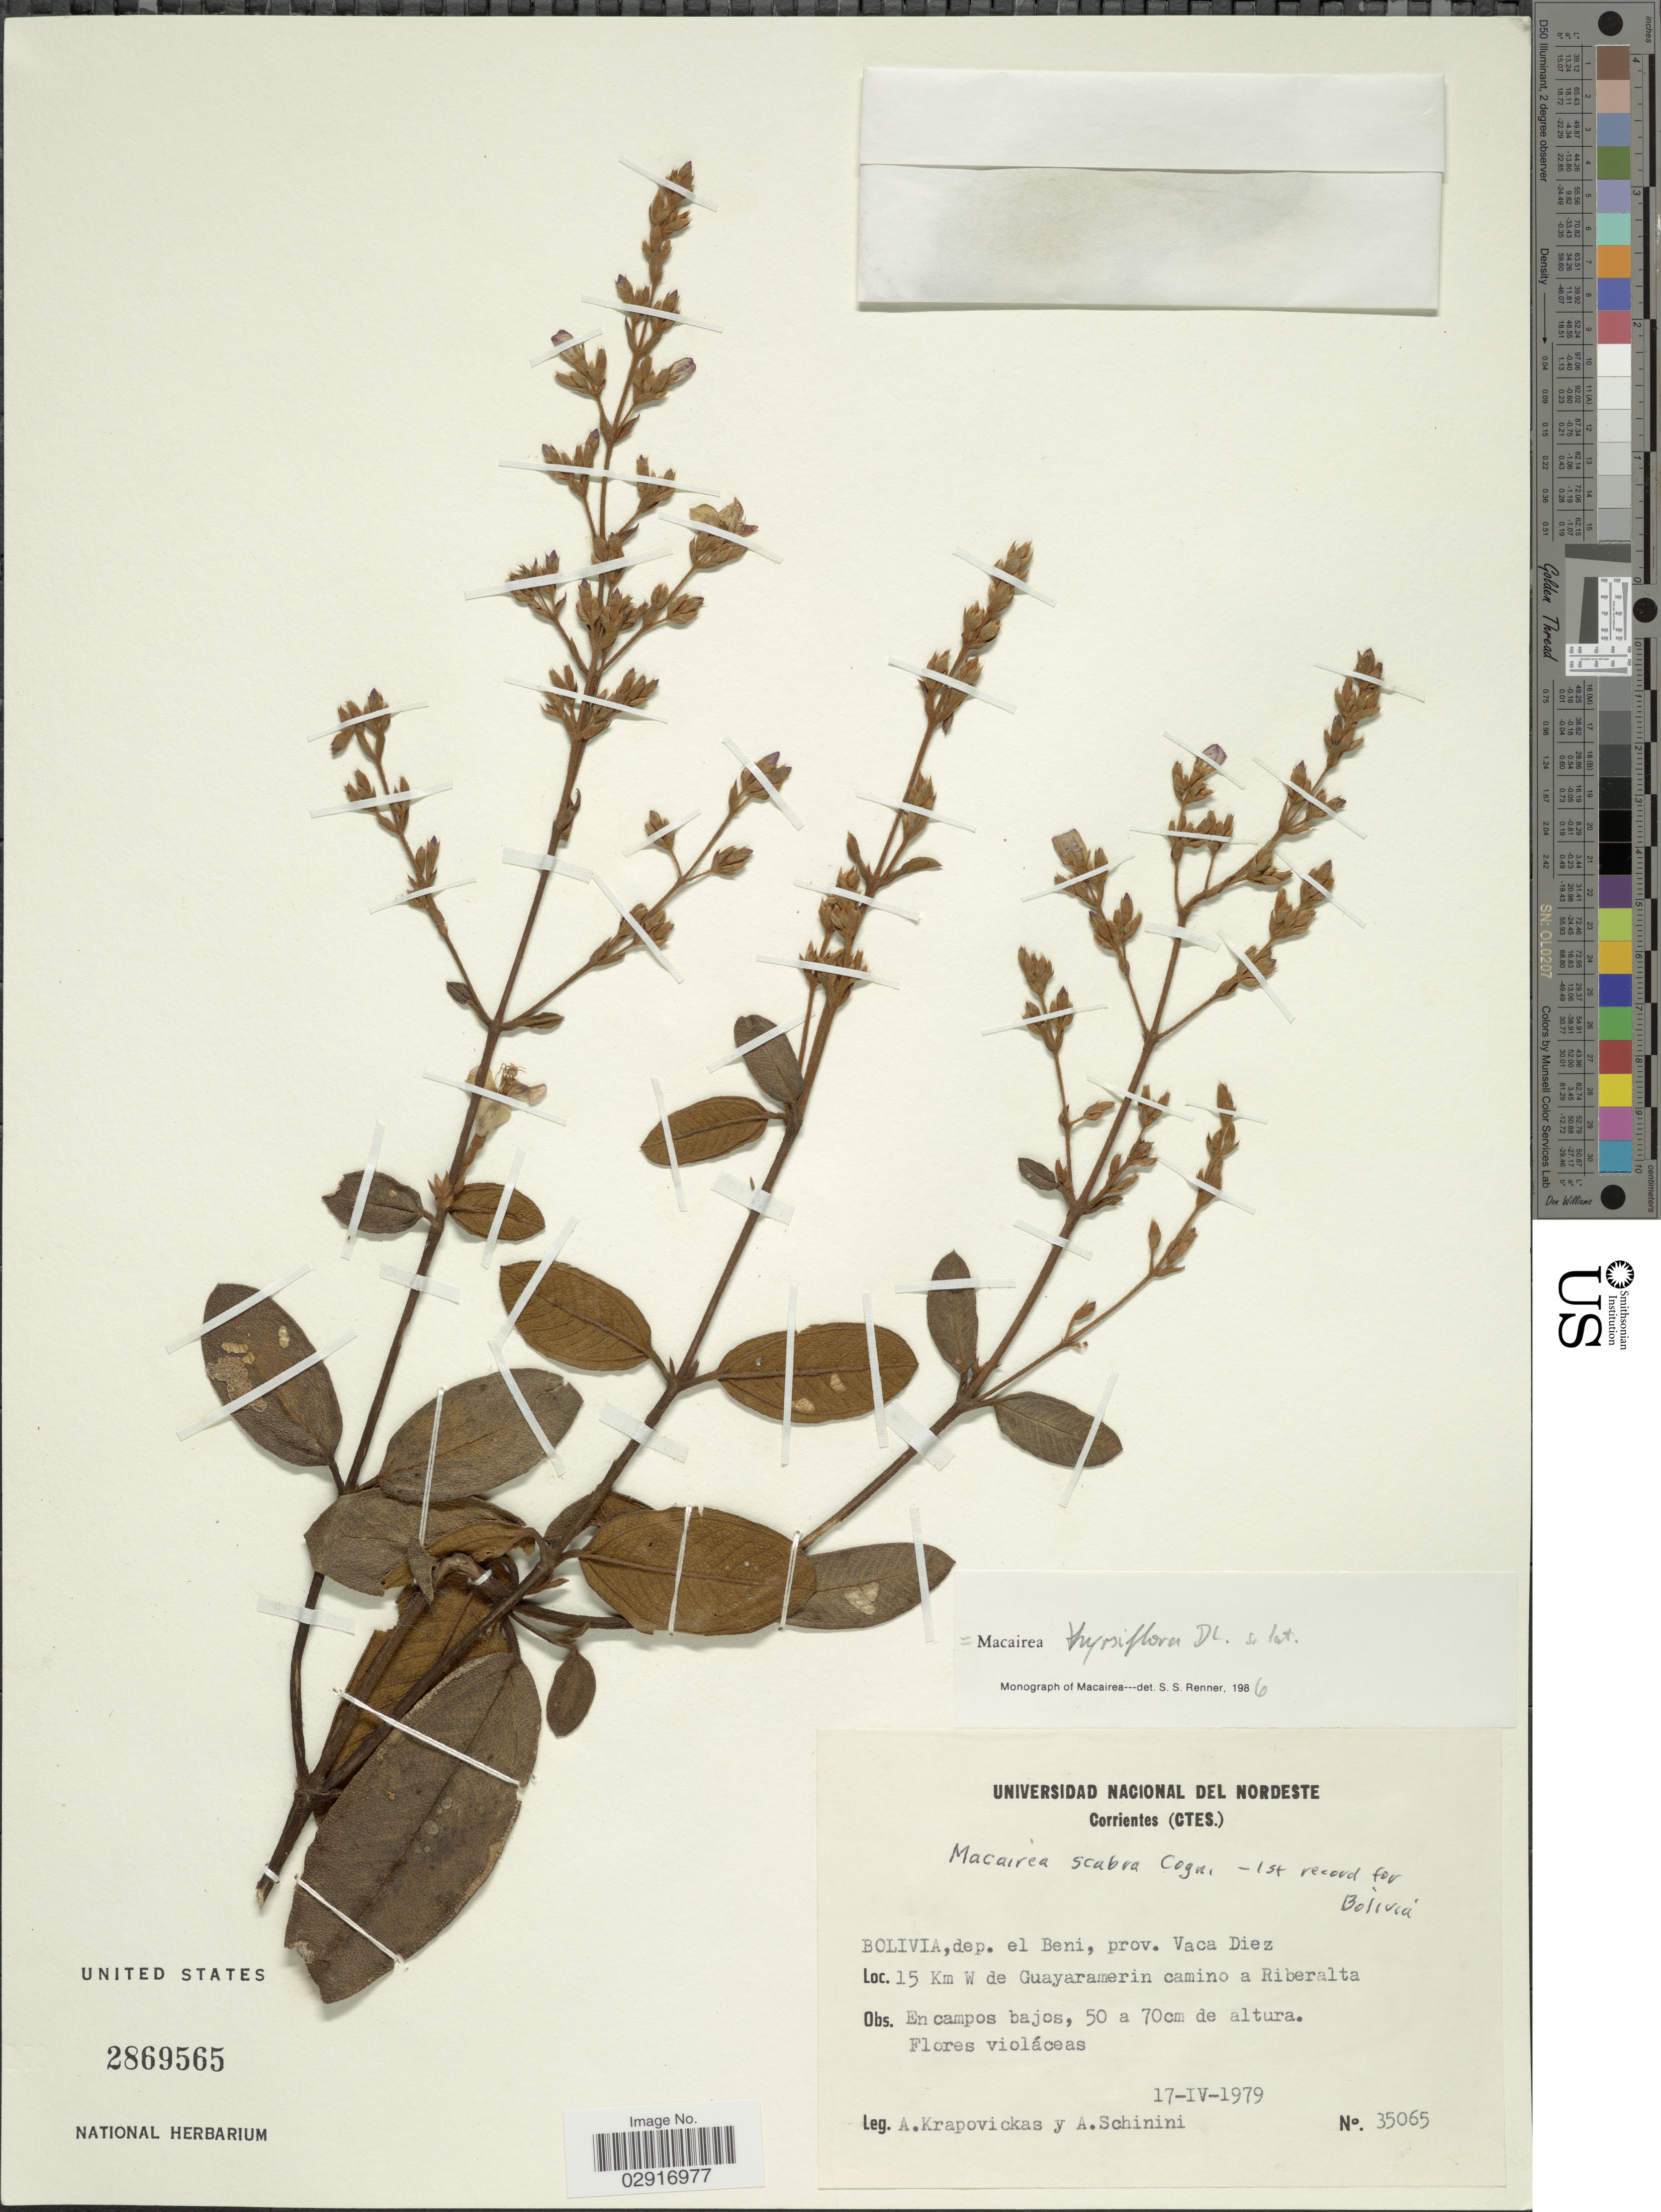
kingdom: Plantae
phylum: Tracheophyta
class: Magnoliopsida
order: Myrtales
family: Melastomataceae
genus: Macairea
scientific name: Macairea aspera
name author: N.E. Br.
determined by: Nunes da Silva, Diego, (RB), Jardim Botanico do Rio de Janeiro - Herbario (BRAZIL)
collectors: A. Krapovickas & A. Schinini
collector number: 35065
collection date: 1979-04-17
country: Bolivia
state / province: Beni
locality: Dep. el Beni, prov. Vaca Diez. 15 Km W de Guayaremerin camino a Riberalta.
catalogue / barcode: US 2869565